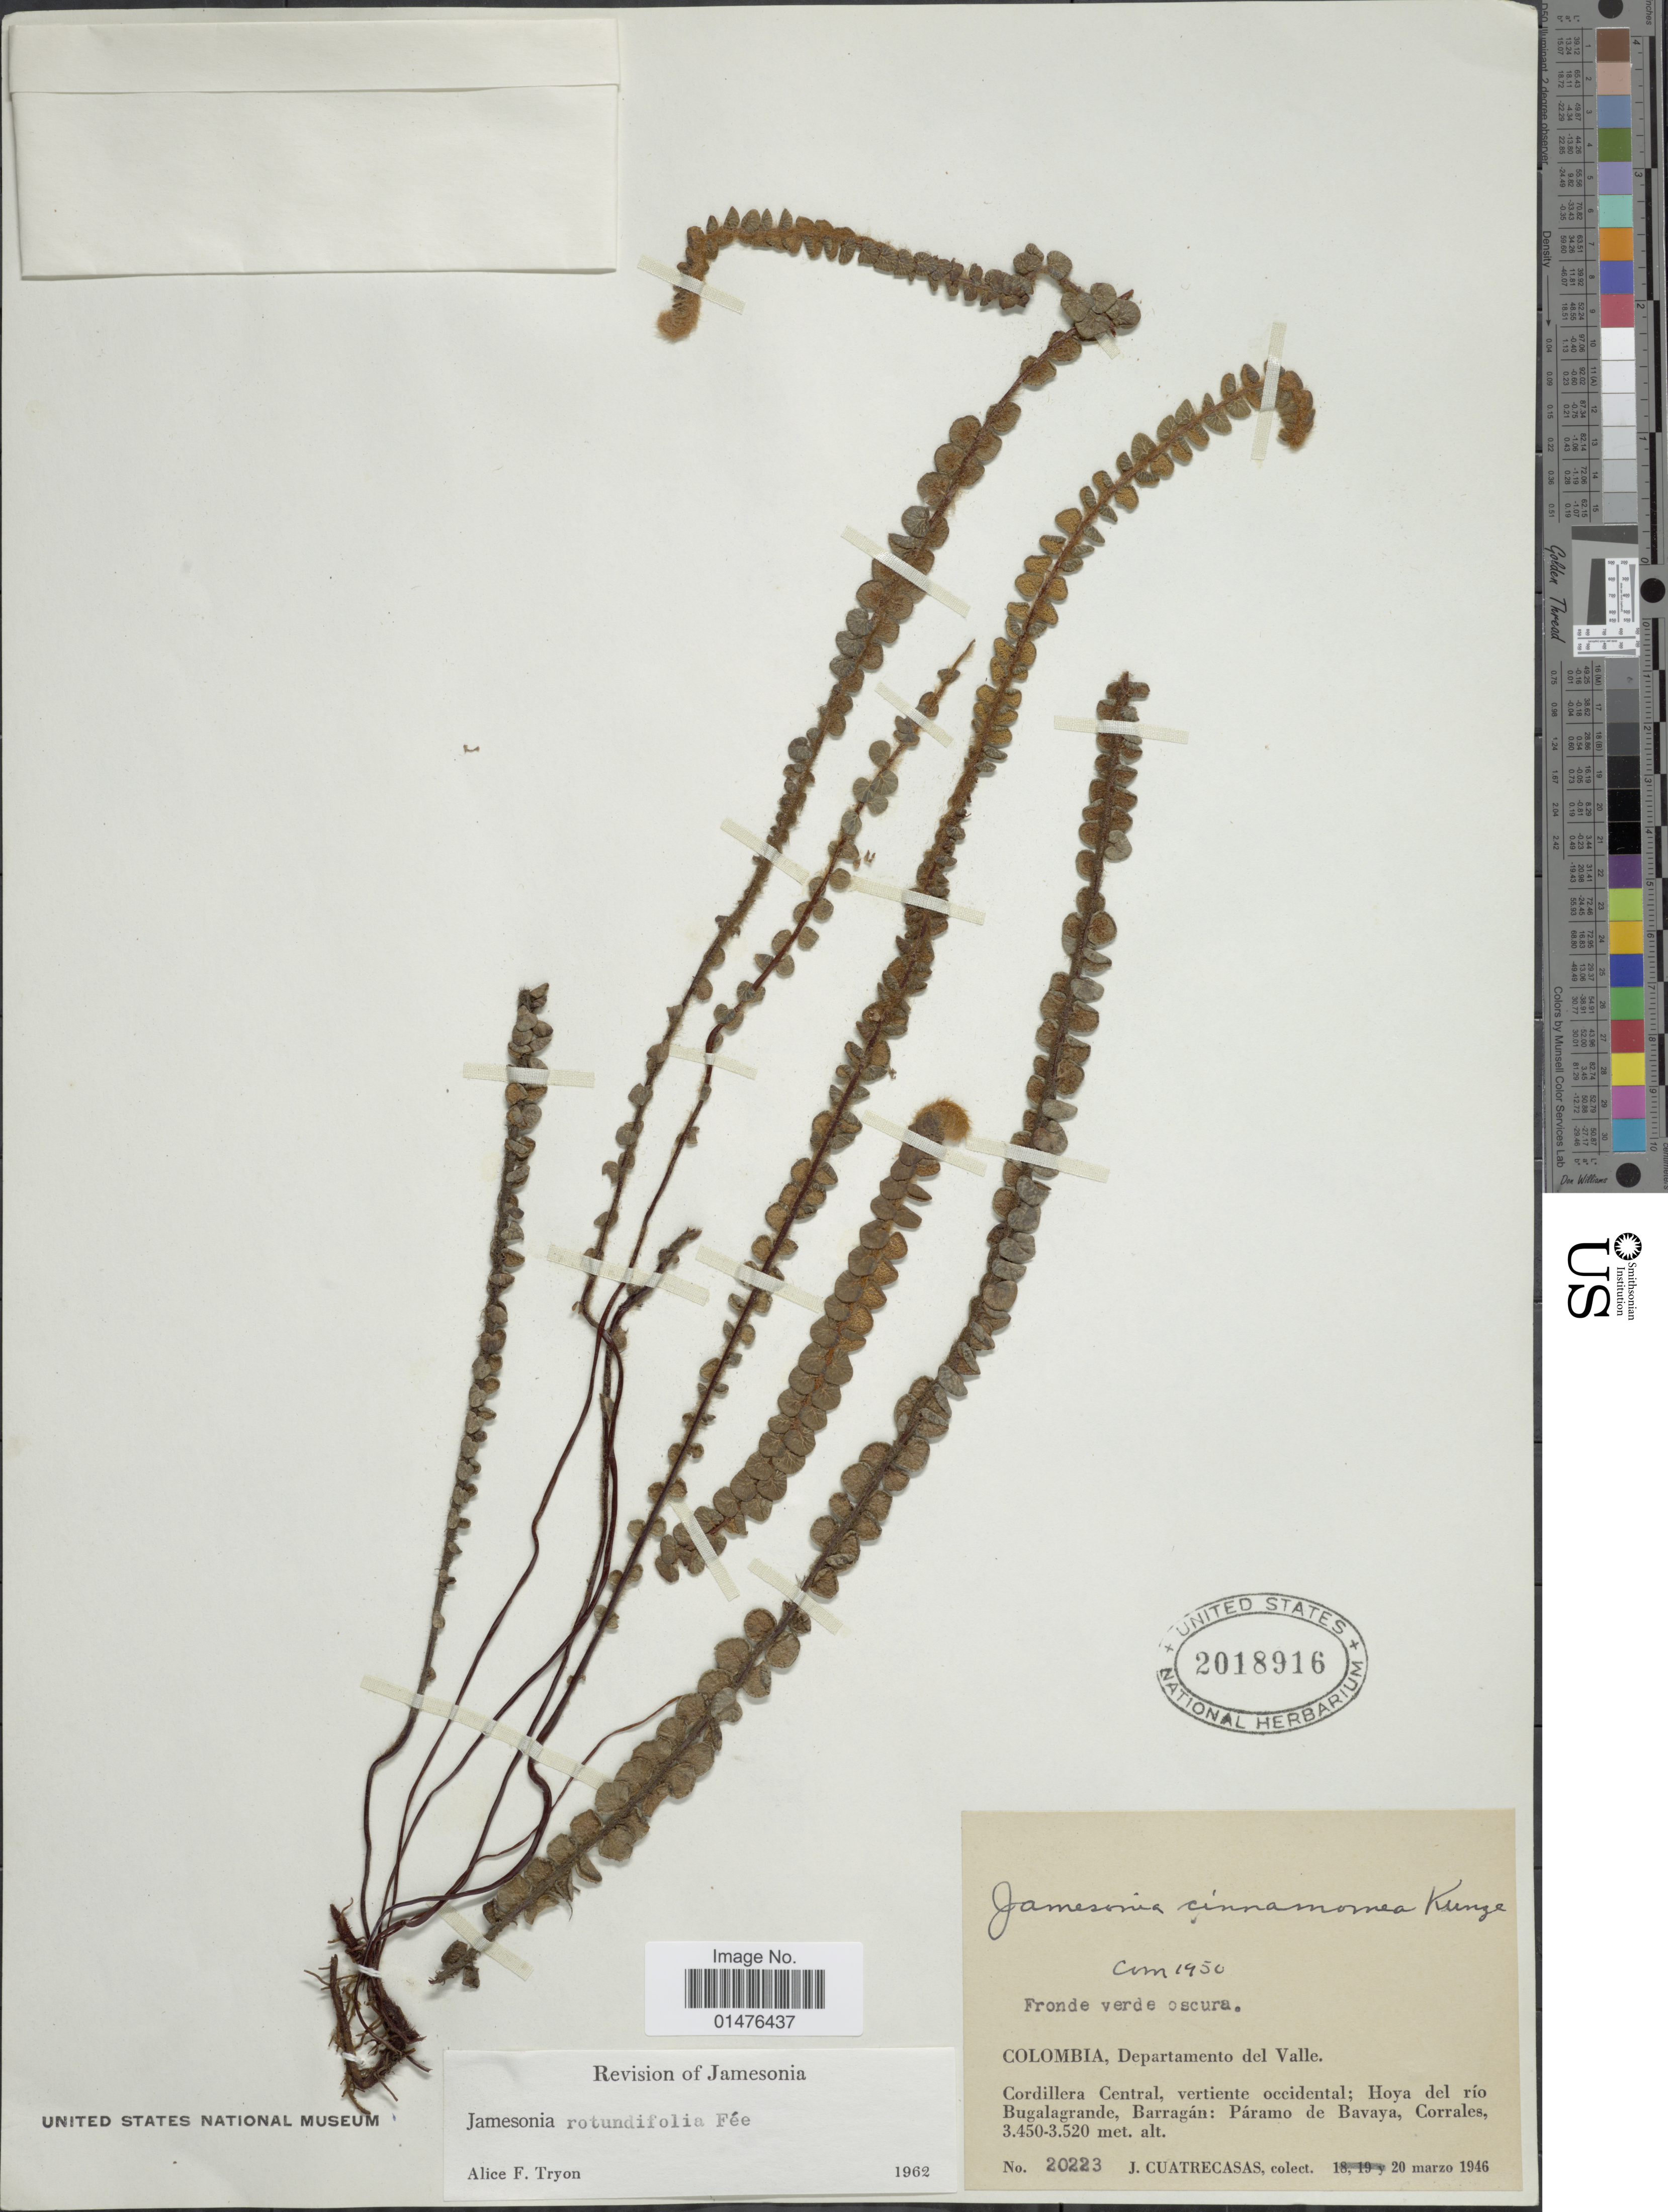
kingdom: Plantae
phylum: Tracheophyta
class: Polypodiopsida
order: Polypodiales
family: Pteridaceae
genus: Jamesonia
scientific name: Jamesonia rotundifolia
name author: Fée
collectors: J. Cuatrecasas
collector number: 20223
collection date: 1946-03-20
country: Colombia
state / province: Valle del Cauca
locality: Departamento del Valle. Cordillera Central, vertiente occidental; Hoya del río Bugalagrande, Barragán: Páramo de Bavaya, Corrales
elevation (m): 3450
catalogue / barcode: US 2018916